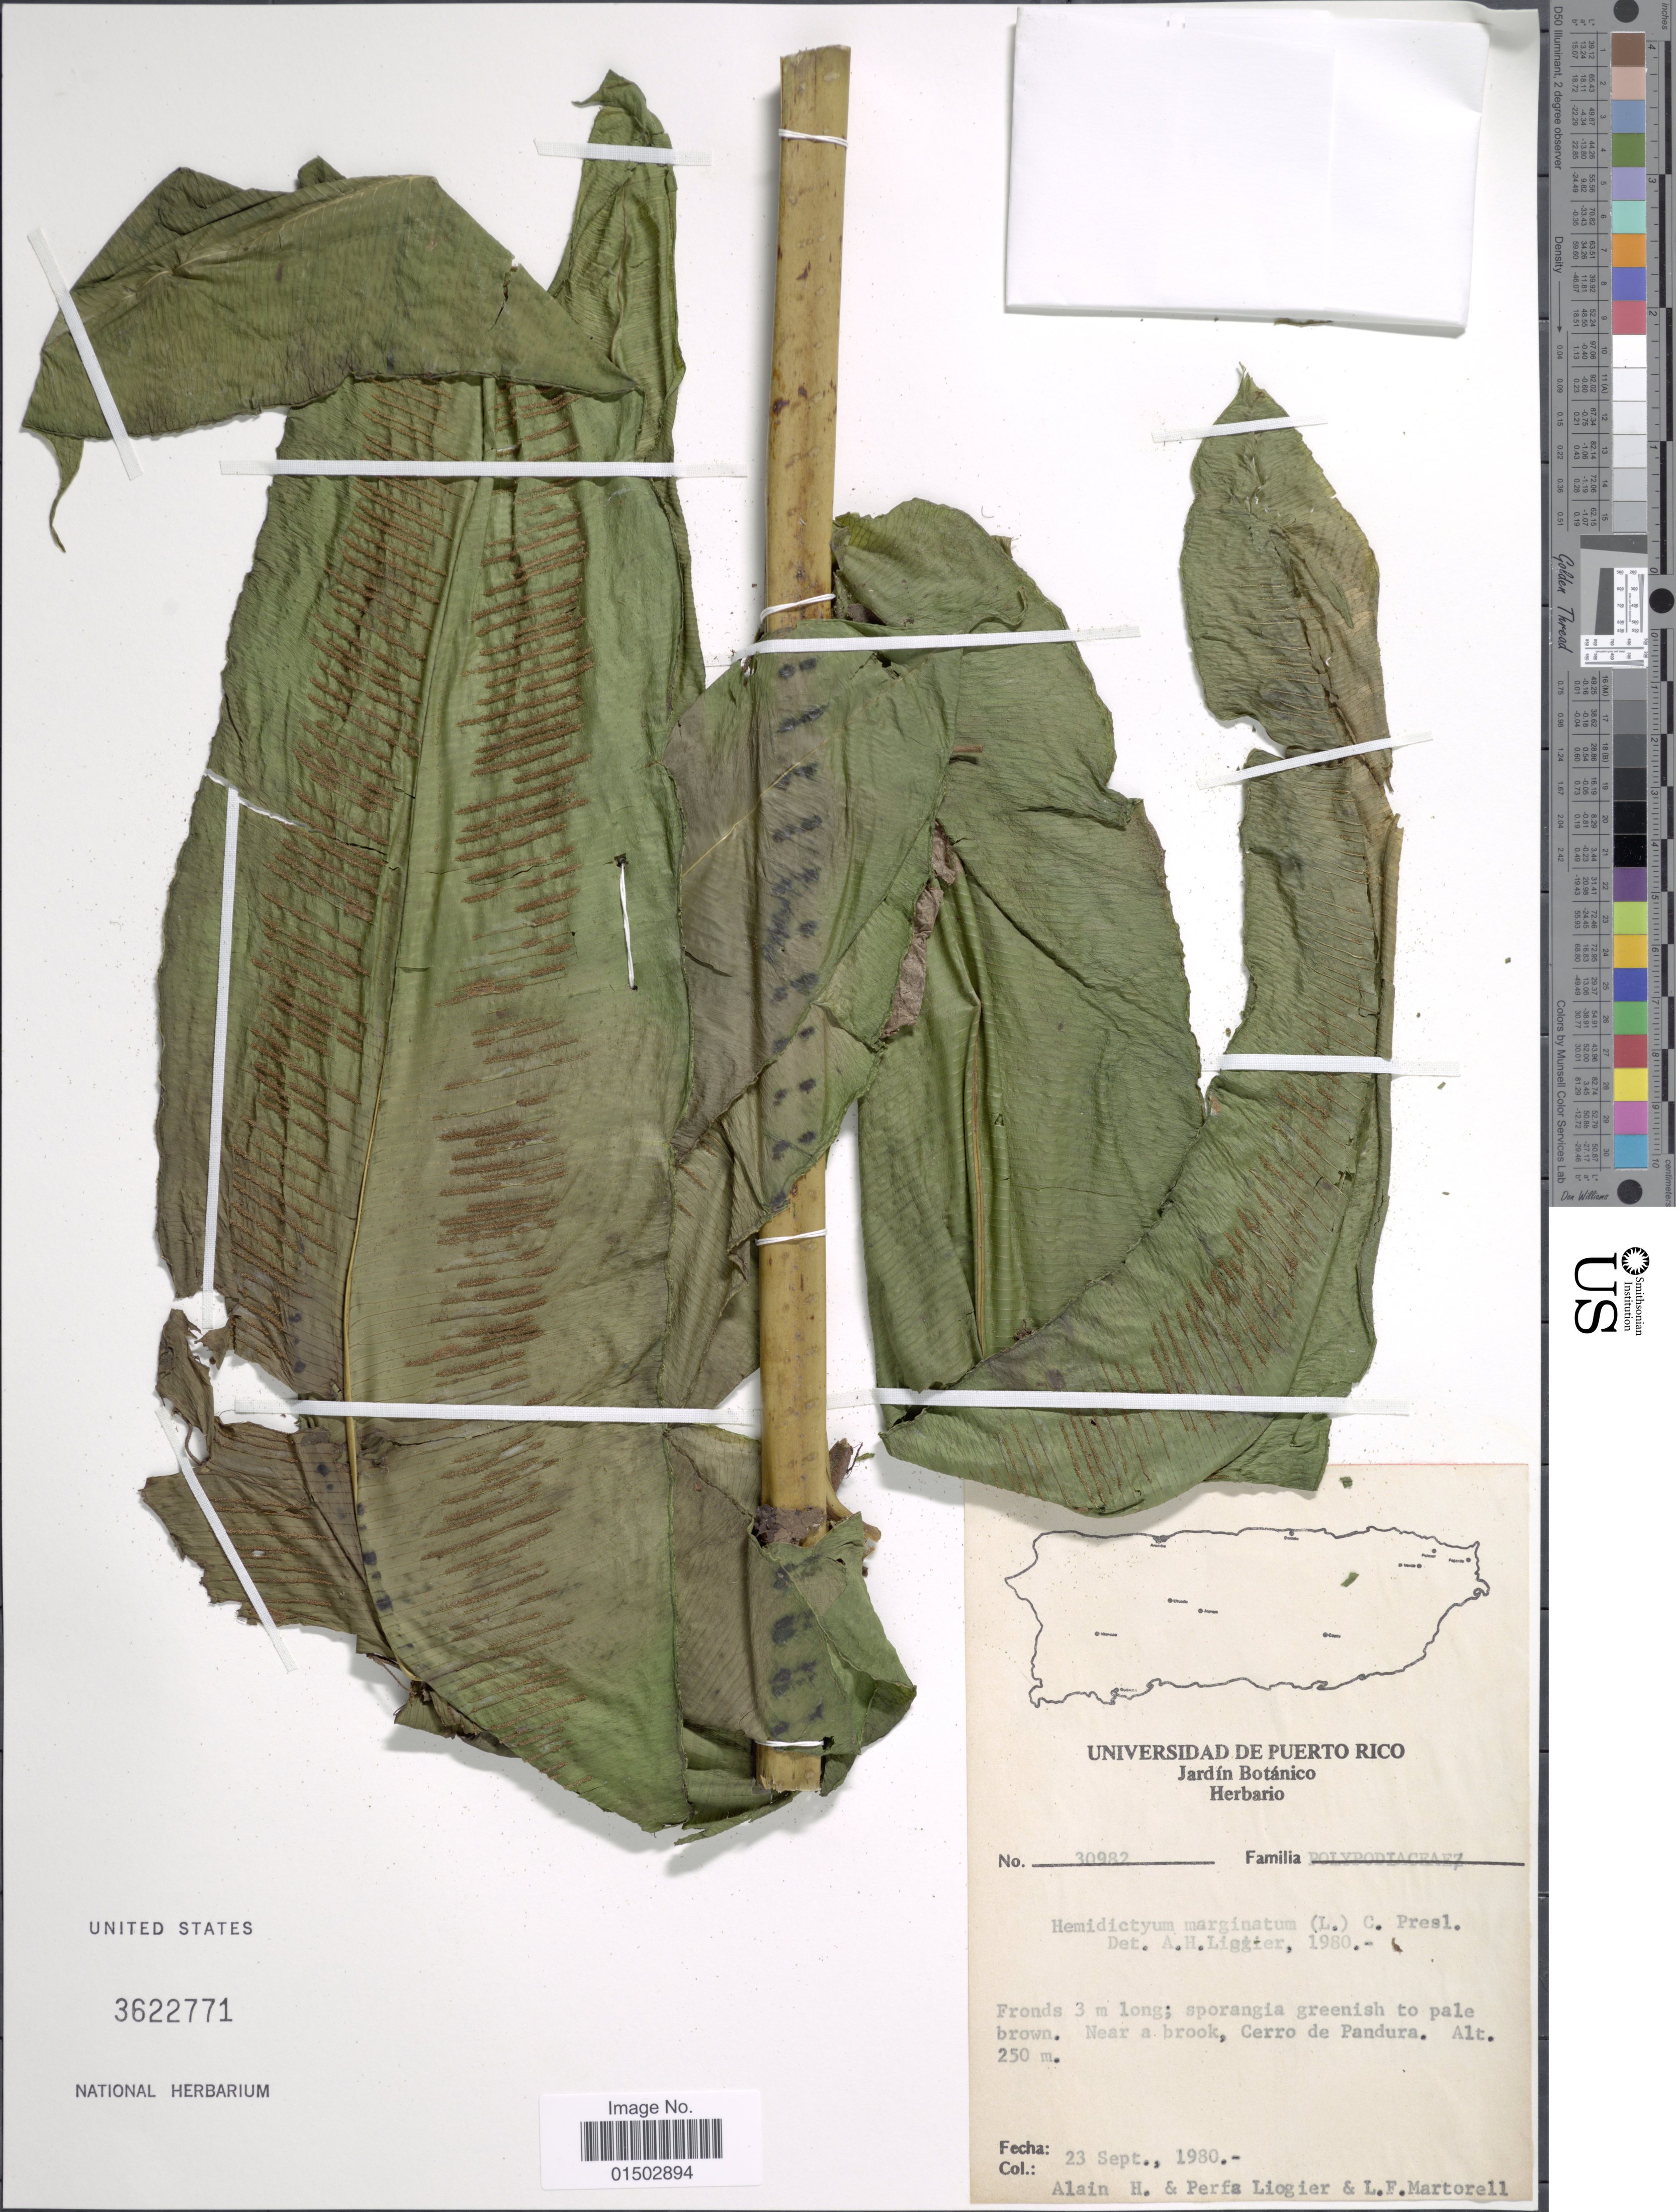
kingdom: Plantae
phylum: Tracheophyta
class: Polypodiopsida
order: Polypodiales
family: Hemidictyaceae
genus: Hemidictyum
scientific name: Hemidictyum marginatum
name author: (L.) C. Presl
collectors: A. H. Liogier, M. P. Liogier & L. Martorell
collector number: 30982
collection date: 1980-09-23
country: Puerto Rico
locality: Frends 3m long: sporangia greenish to pale brown. Near a brook , Cerro de Pandura.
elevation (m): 250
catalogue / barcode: US 3622771